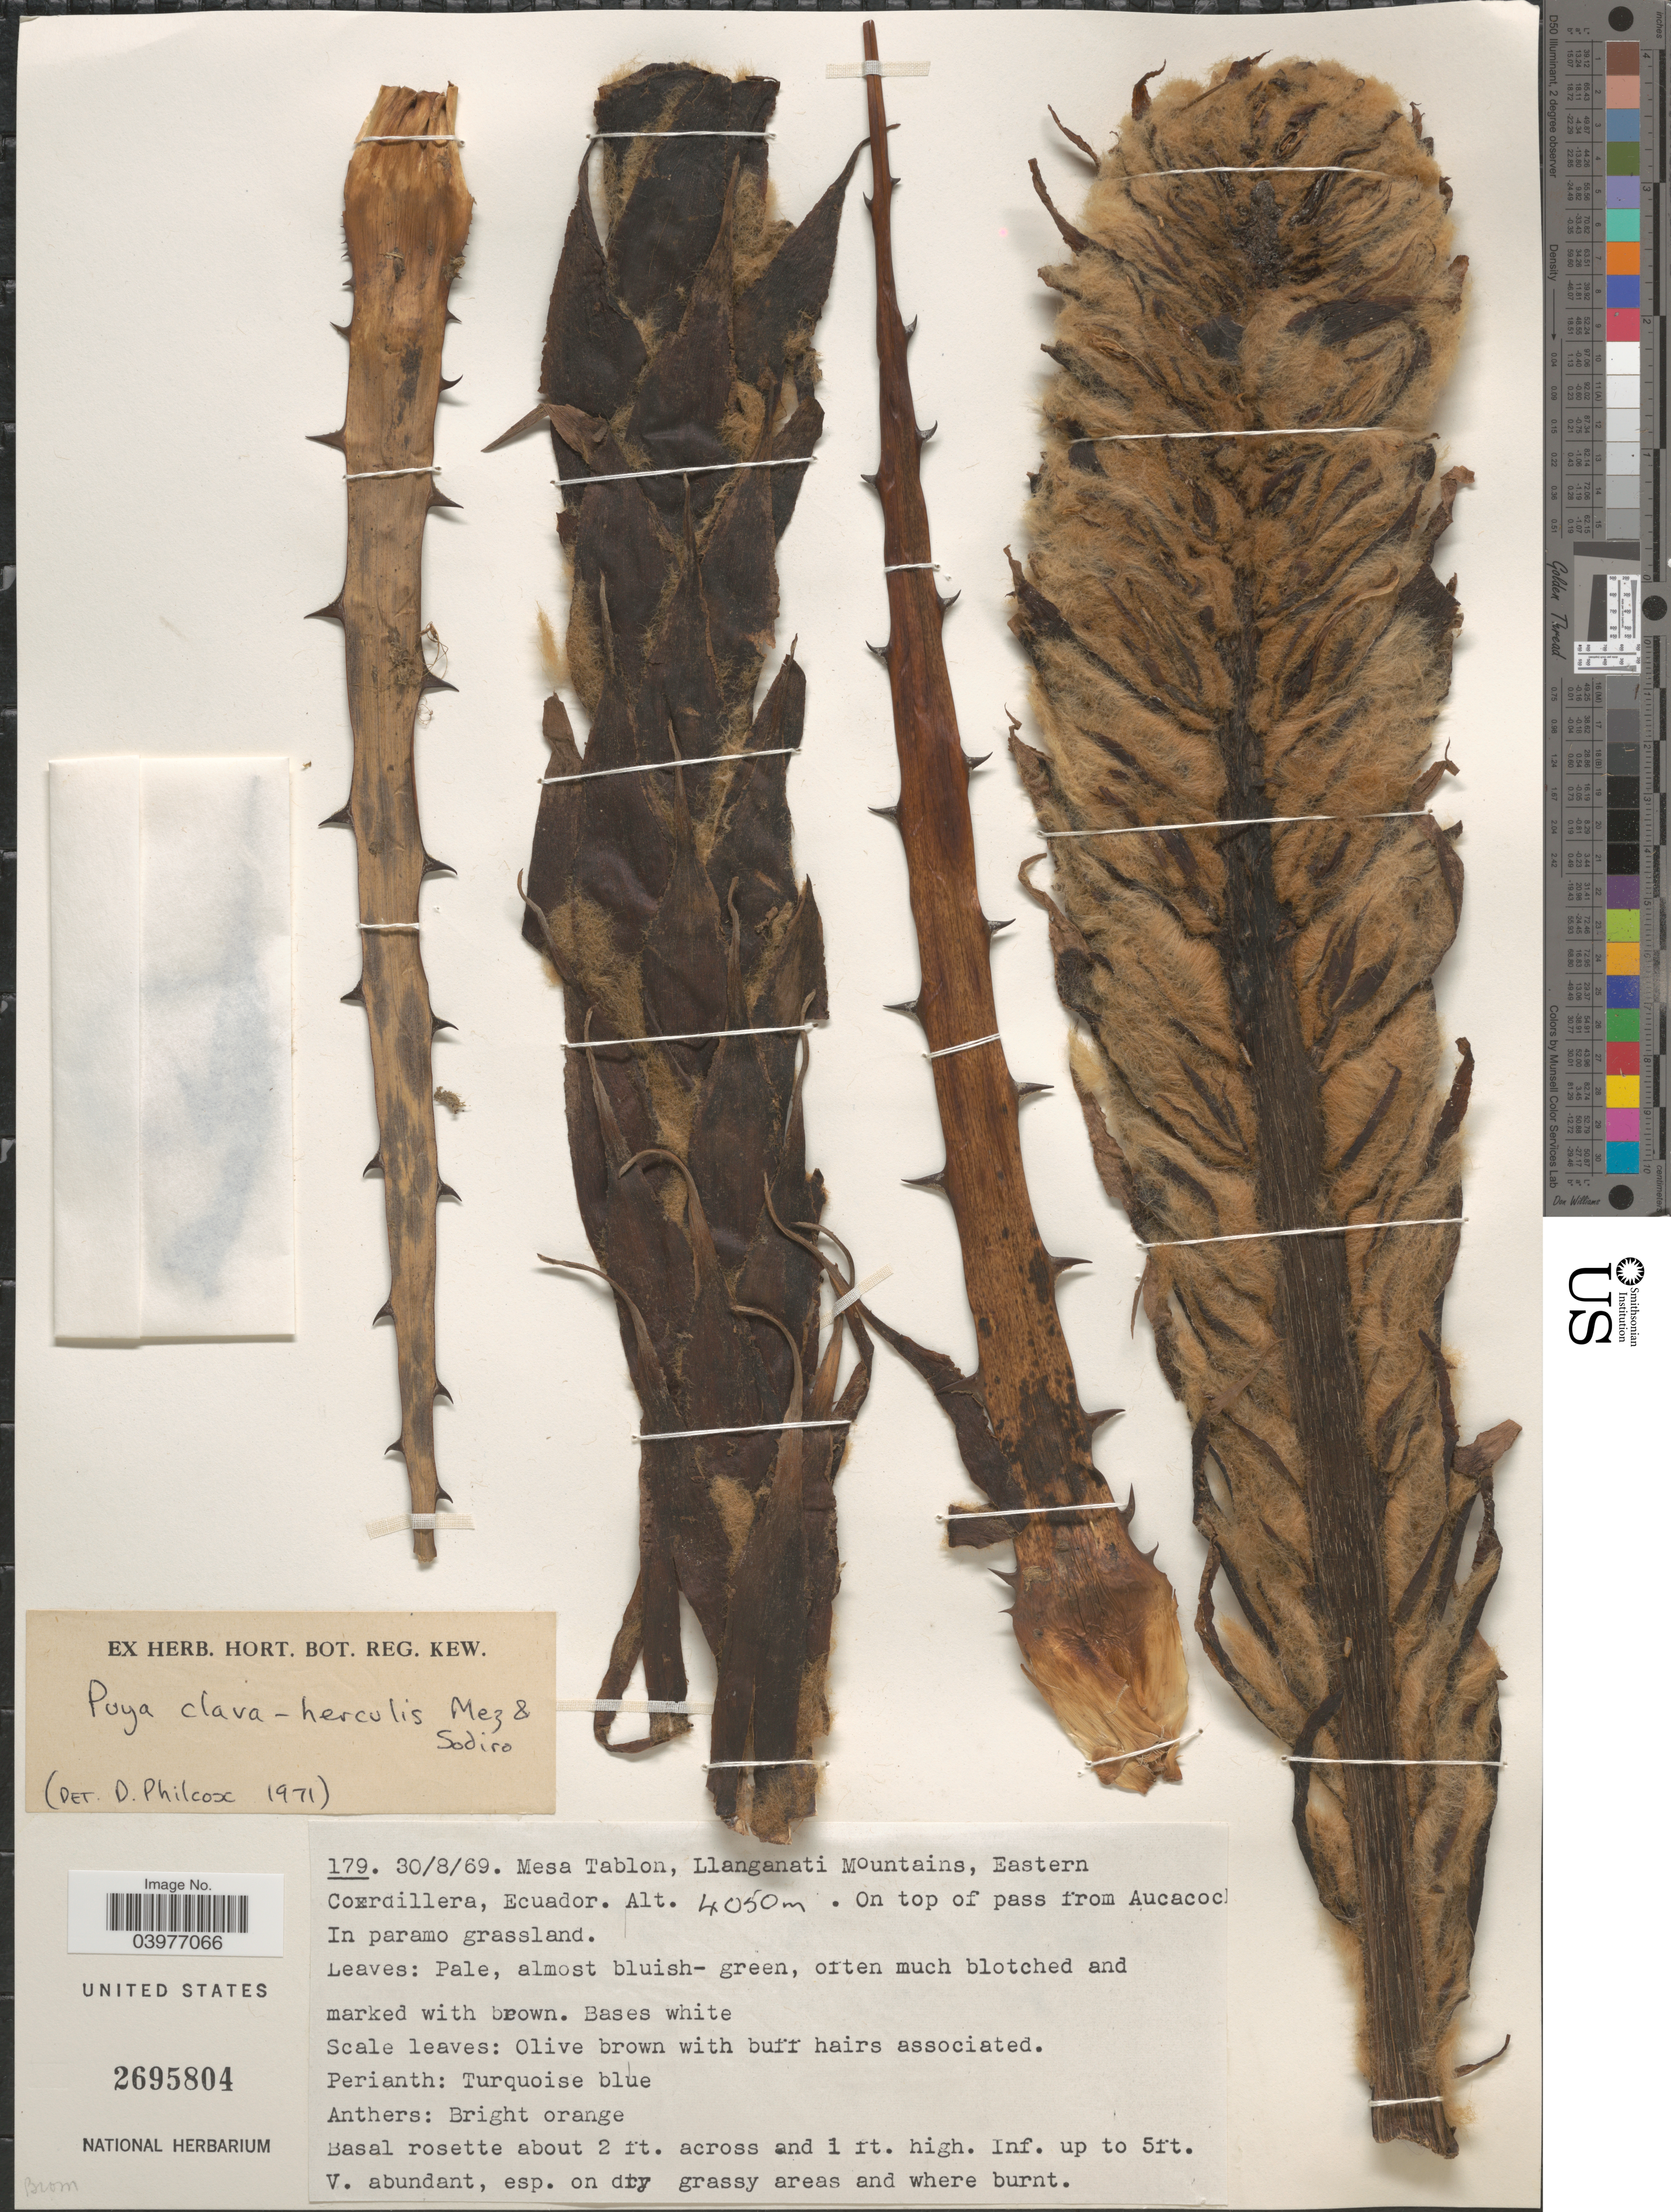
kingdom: Plantae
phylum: Tracheophyta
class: Liliopsida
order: Poales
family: Bromeliaceae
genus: Puya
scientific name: Puya clava-herculis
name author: Mez & Mez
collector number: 179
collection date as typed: Transcribed d/m/y: 30/8/69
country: Ecuador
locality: Mesa Tablon, Llanganati Mountains, Eastern Cordillera. On top of pass from Aucacoc [illegible text].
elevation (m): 4050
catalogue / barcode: US 2695804